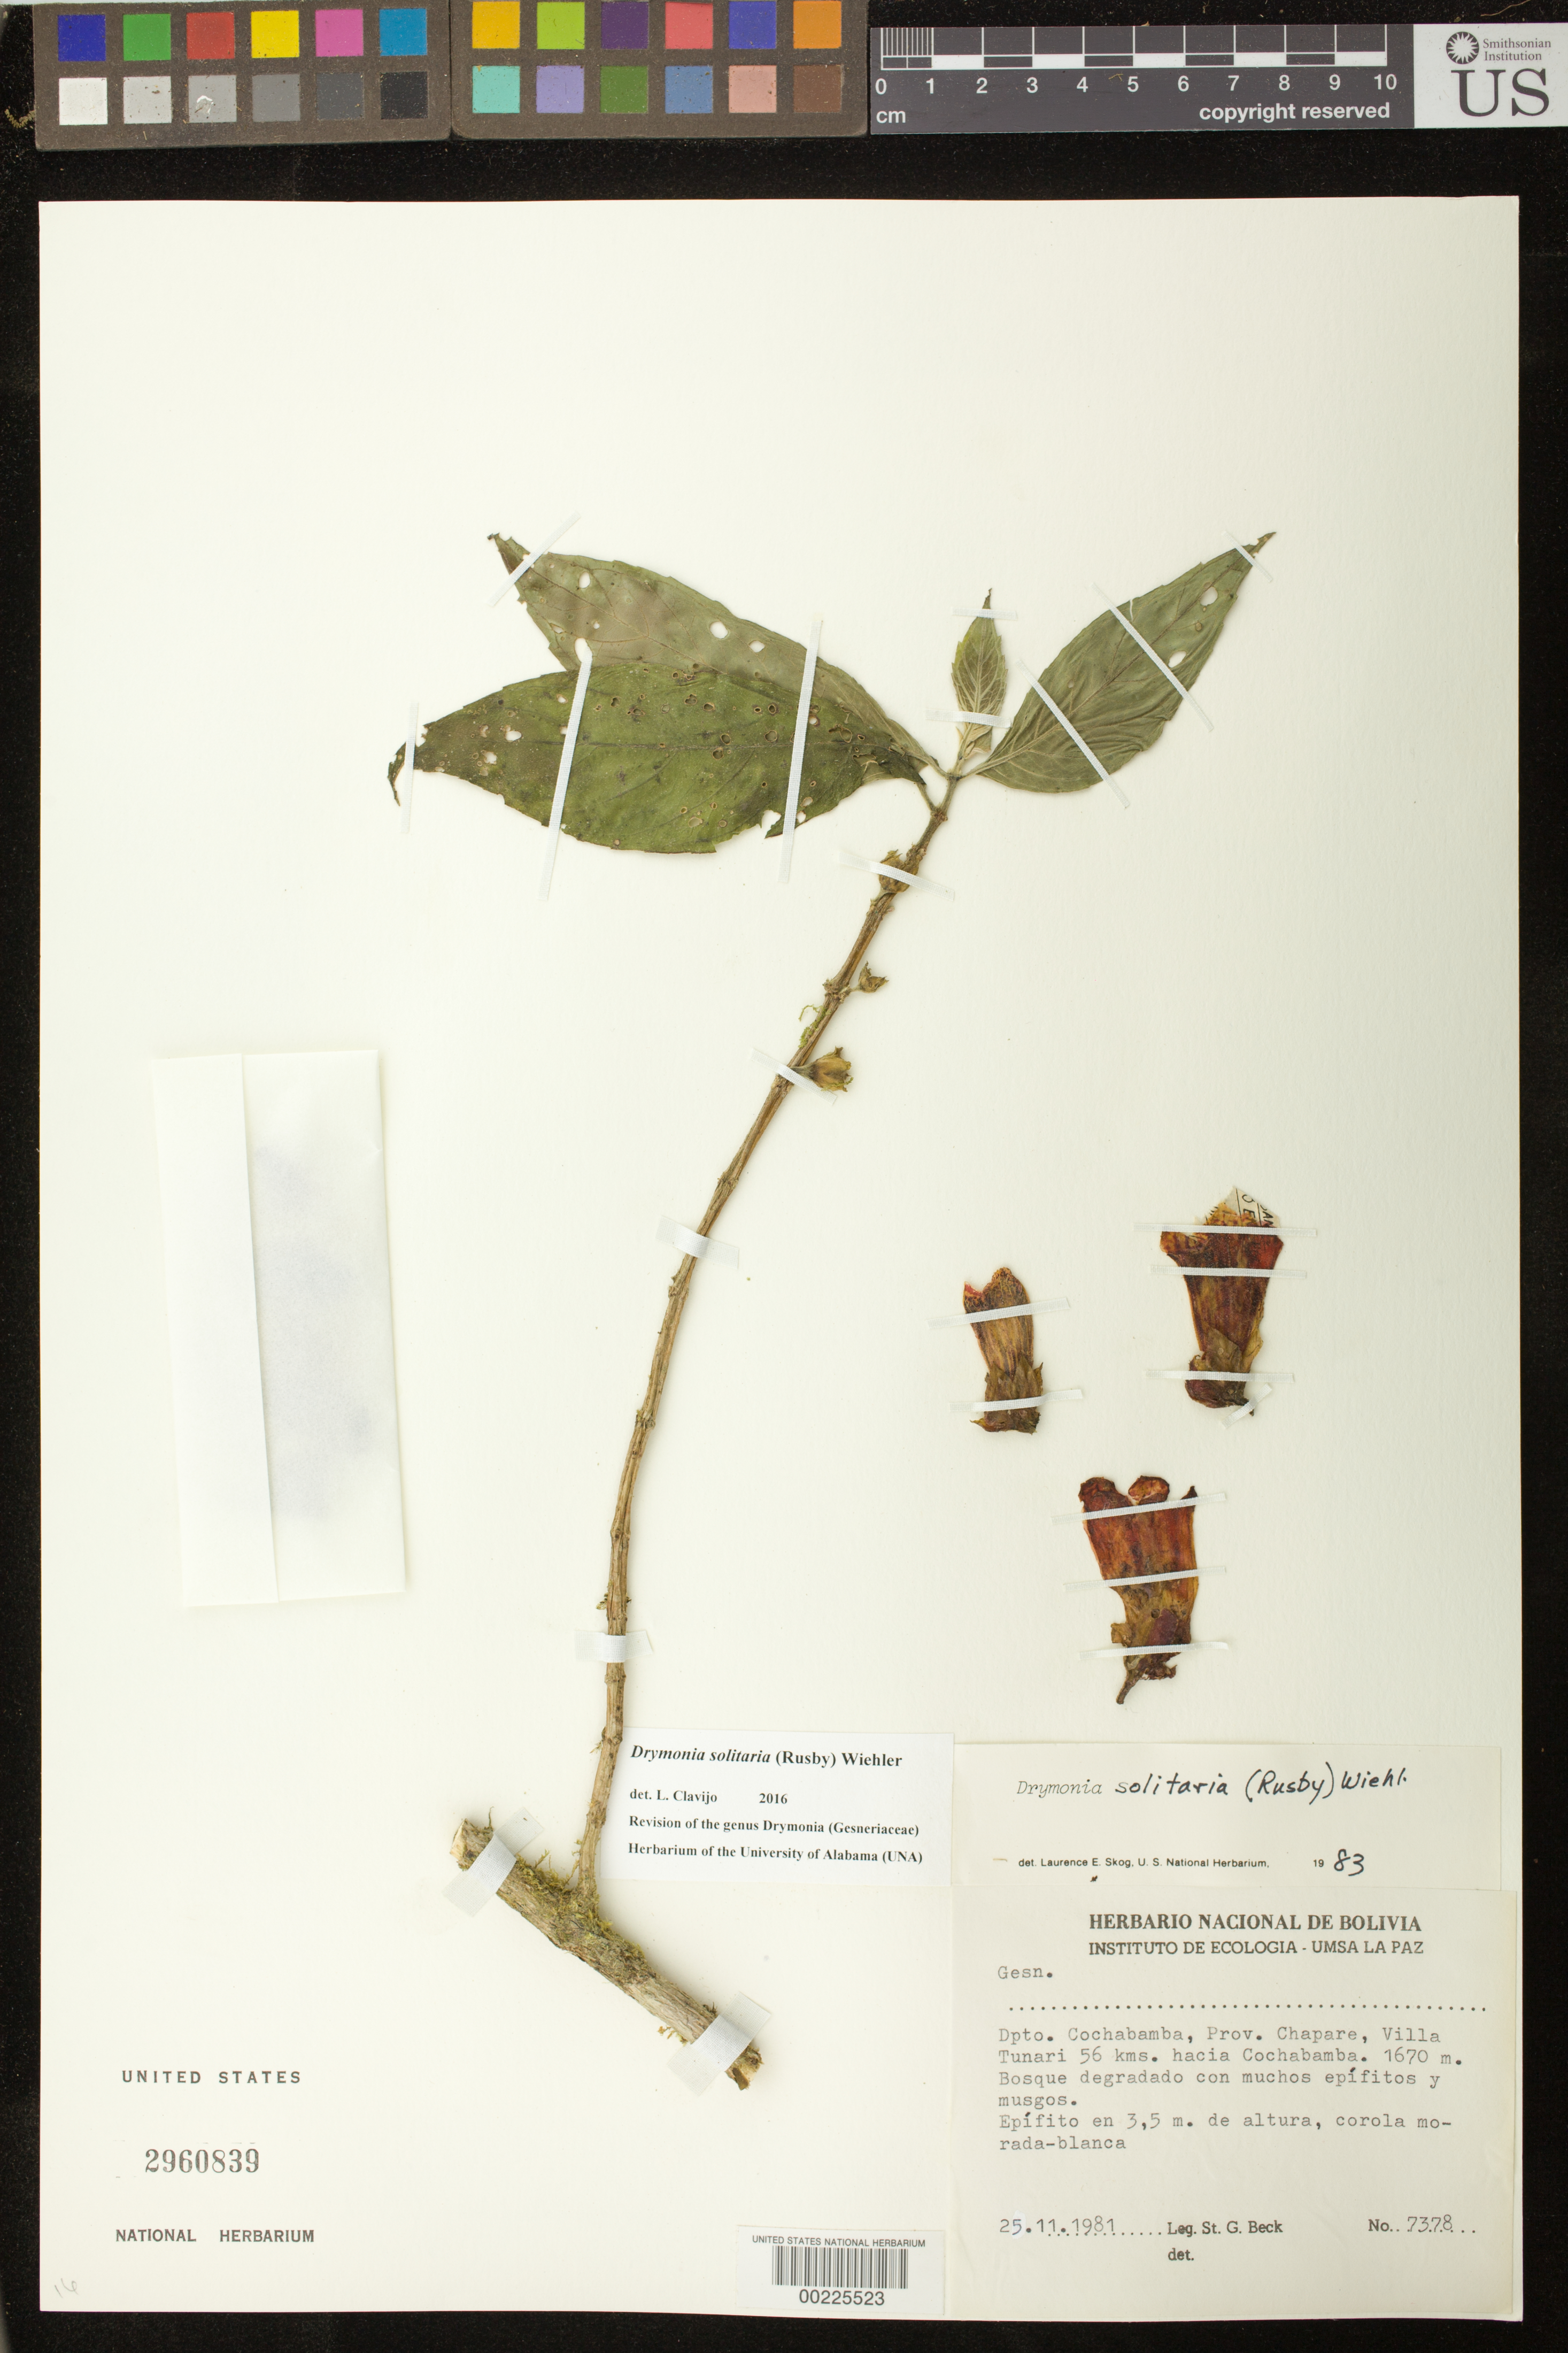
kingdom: Plantae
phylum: Tracheophyta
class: Magnoliopsida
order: Lamiales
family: Gesneriaceae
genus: Drymonia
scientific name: Drymonia solitaria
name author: (Rusby) Wiehler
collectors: S. G. Beck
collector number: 7378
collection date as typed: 25 Nov 1981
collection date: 1981-11-25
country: Bolivia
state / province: Cochabamba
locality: Prov. Chapare, Villa Tunari 56 km near Cochabamba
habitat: Disturbed forest with many epiphytes and mosses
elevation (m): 1670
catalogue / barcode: US 2960839